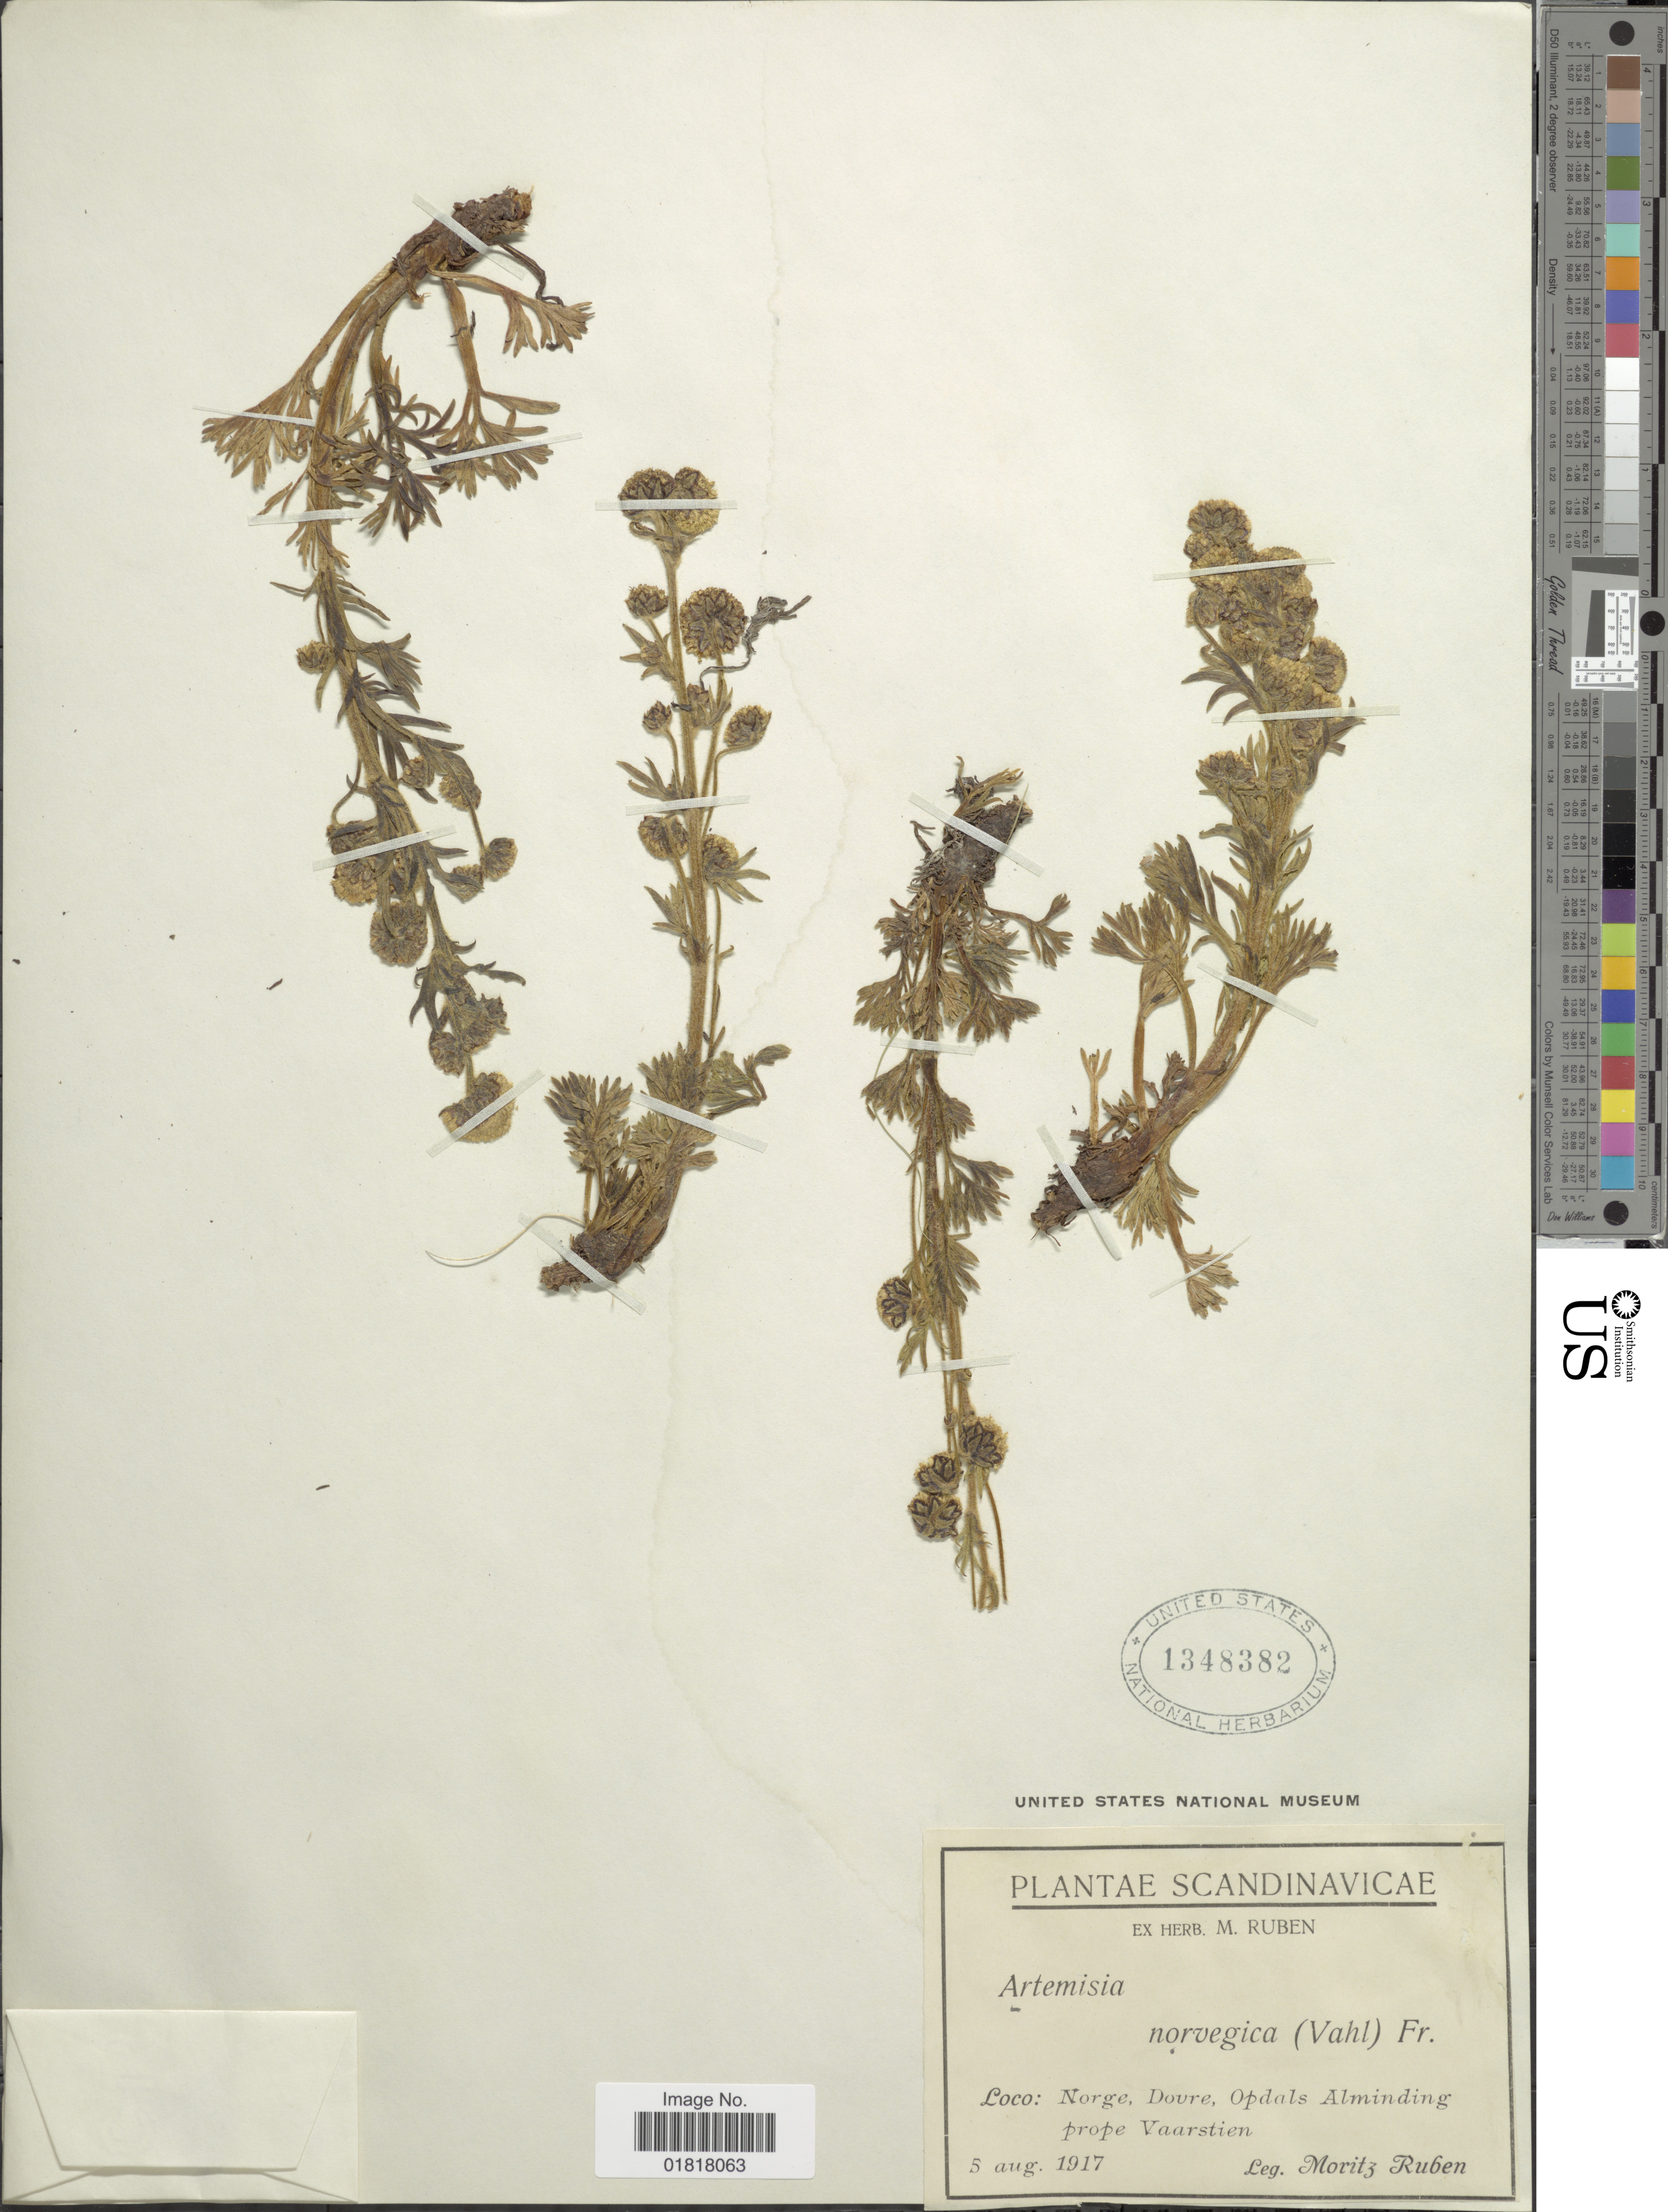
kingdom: Plantae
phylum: Tracheophyta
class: Magnoliopsida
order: Asterales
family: Asteraceae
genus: Artemisia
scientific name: Artemisia norvegica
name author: Fr.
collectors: M. Rubén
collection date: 1917-08-05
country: Norway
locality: Scandinavicae, Norge, Dovre, Opdals Alminding prope Vaarstien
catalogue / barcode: US 1348382